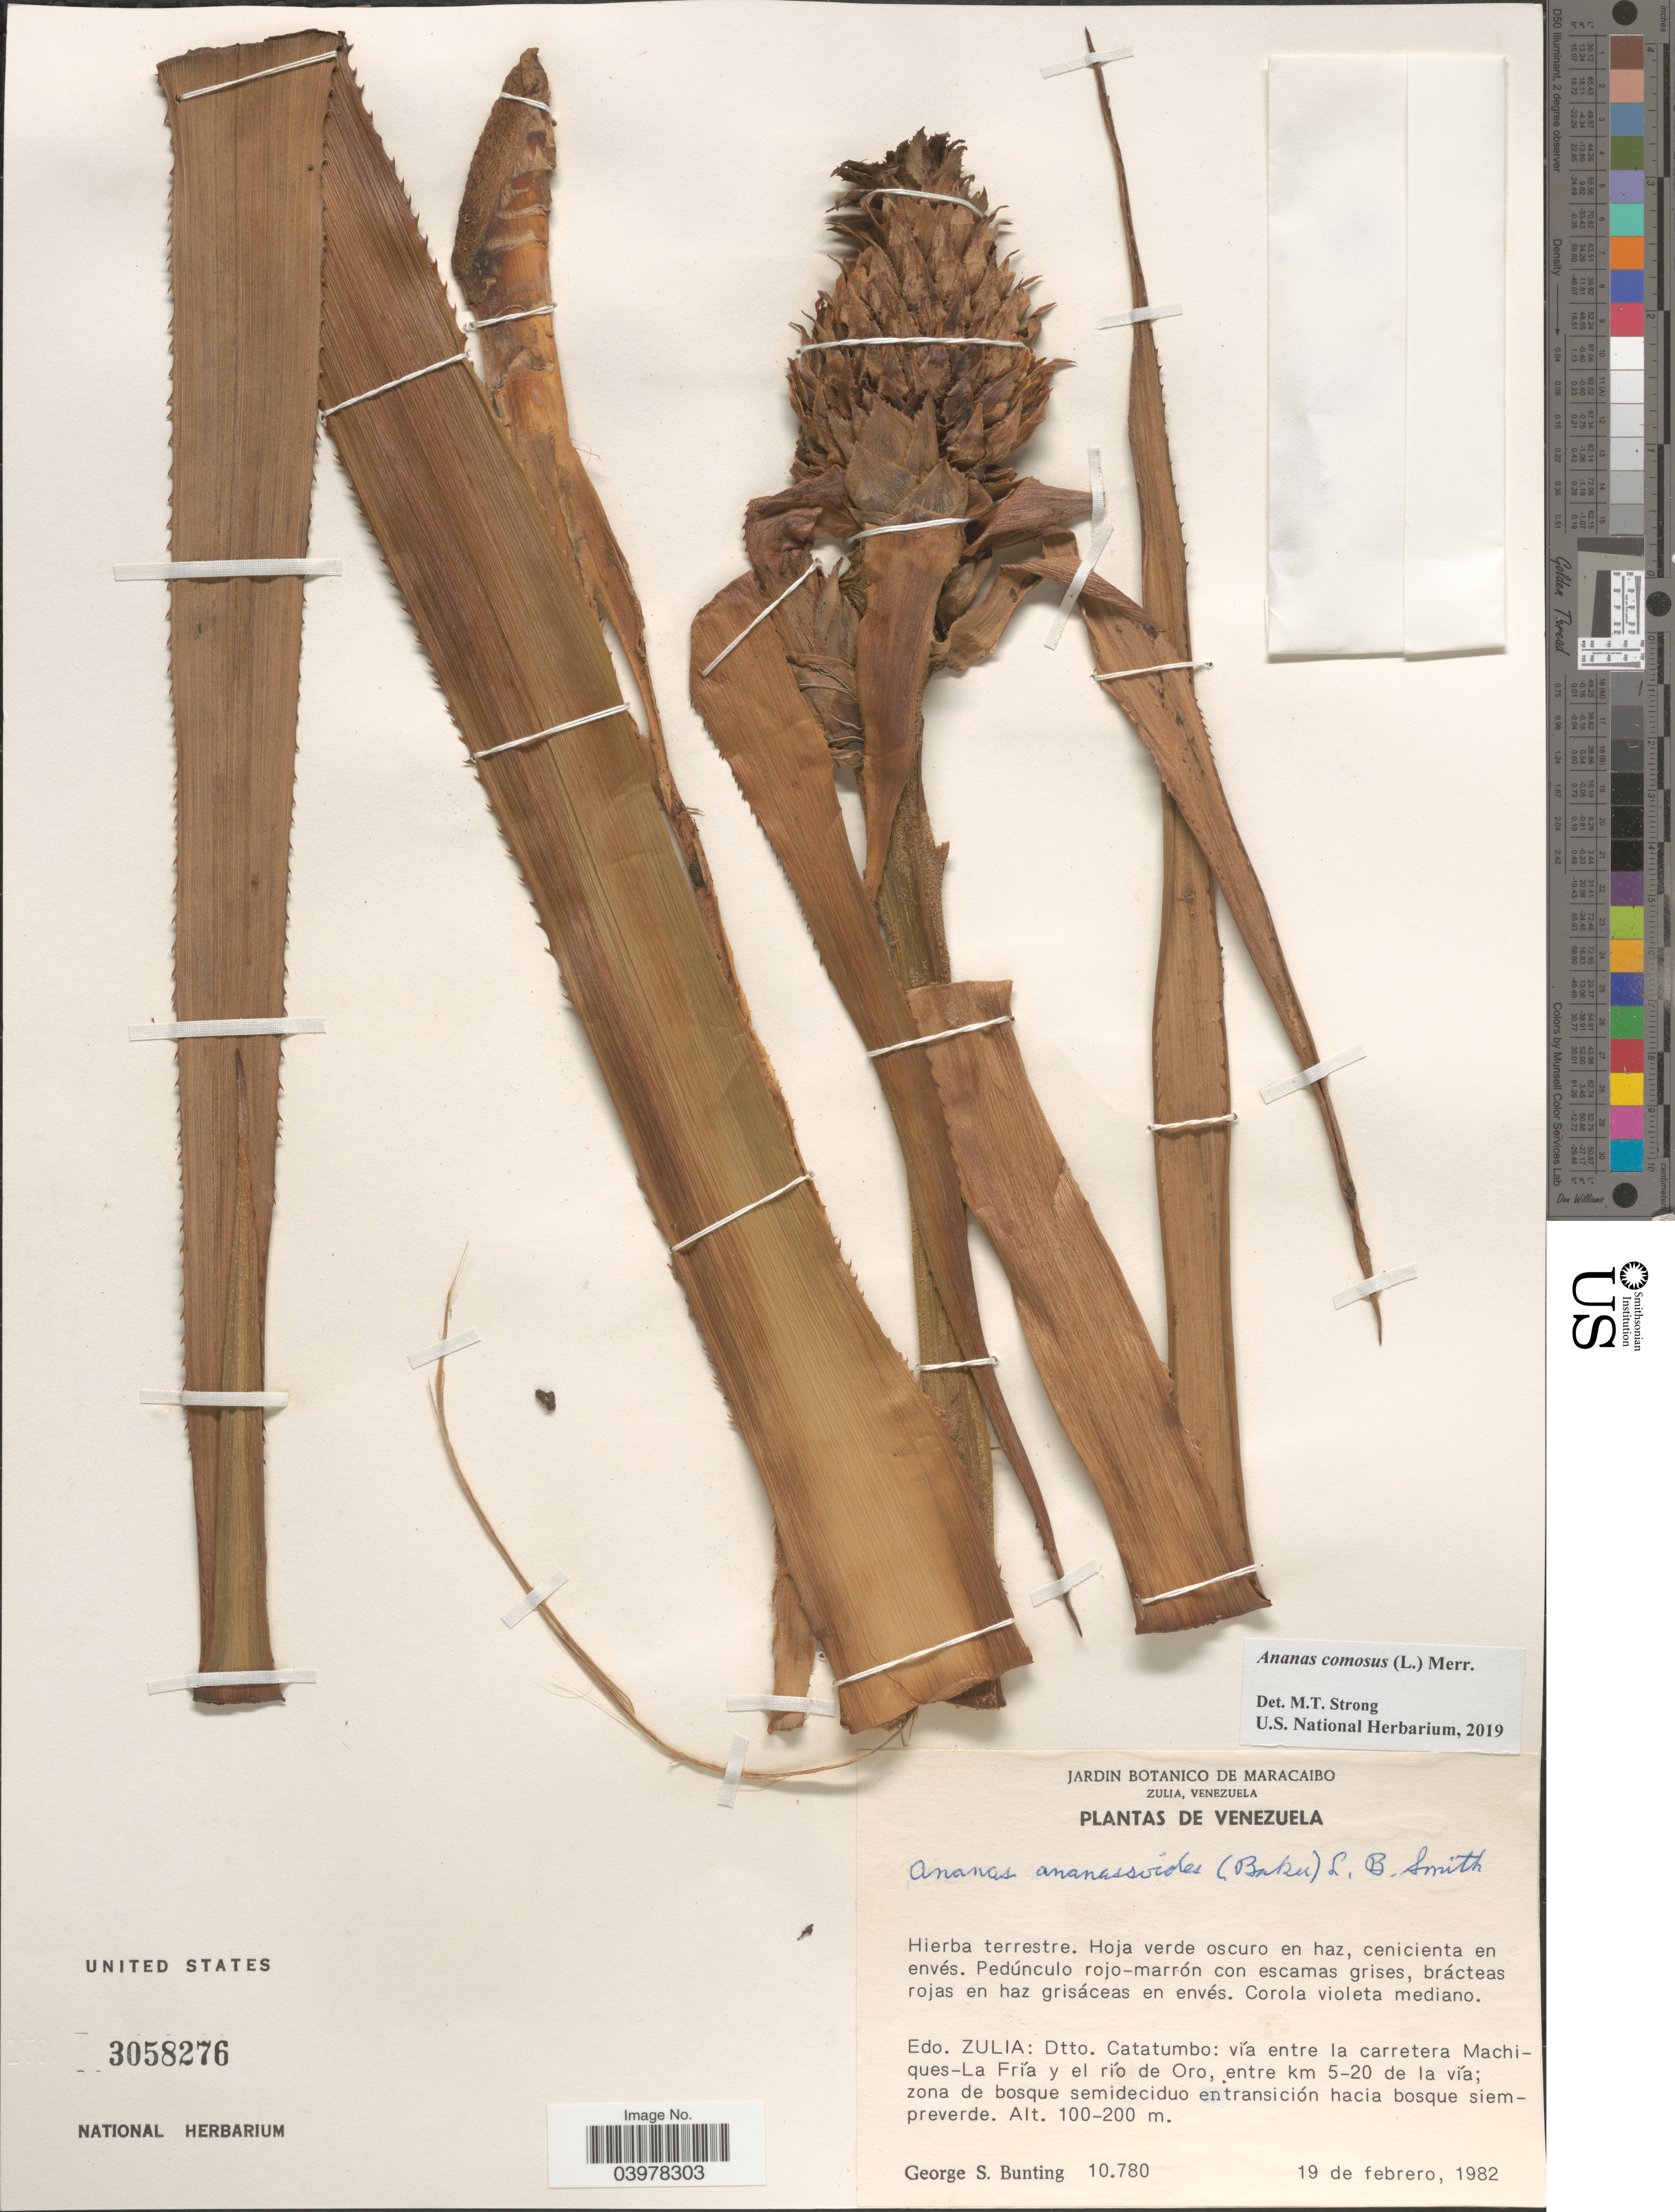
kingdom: Plantae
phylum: Tracheophyta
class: Liliopsida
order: Poales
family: Bromeliaceae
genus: Ananas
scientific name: Ananas comosus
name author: (L.) Merr.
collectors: G. S. Bunting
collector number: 10780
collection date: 1982-02-19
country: Venezuela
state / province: Zulia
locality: Edo. Zulia: Dtto. Catatumbo: vía entre la carretera Machiques-La Fría y el río de Oro, entre km 5-20 de la vía; zona de bosque semideciduo entransición hacia bosque siempreverde.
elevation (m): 100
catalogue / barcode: US 3058276